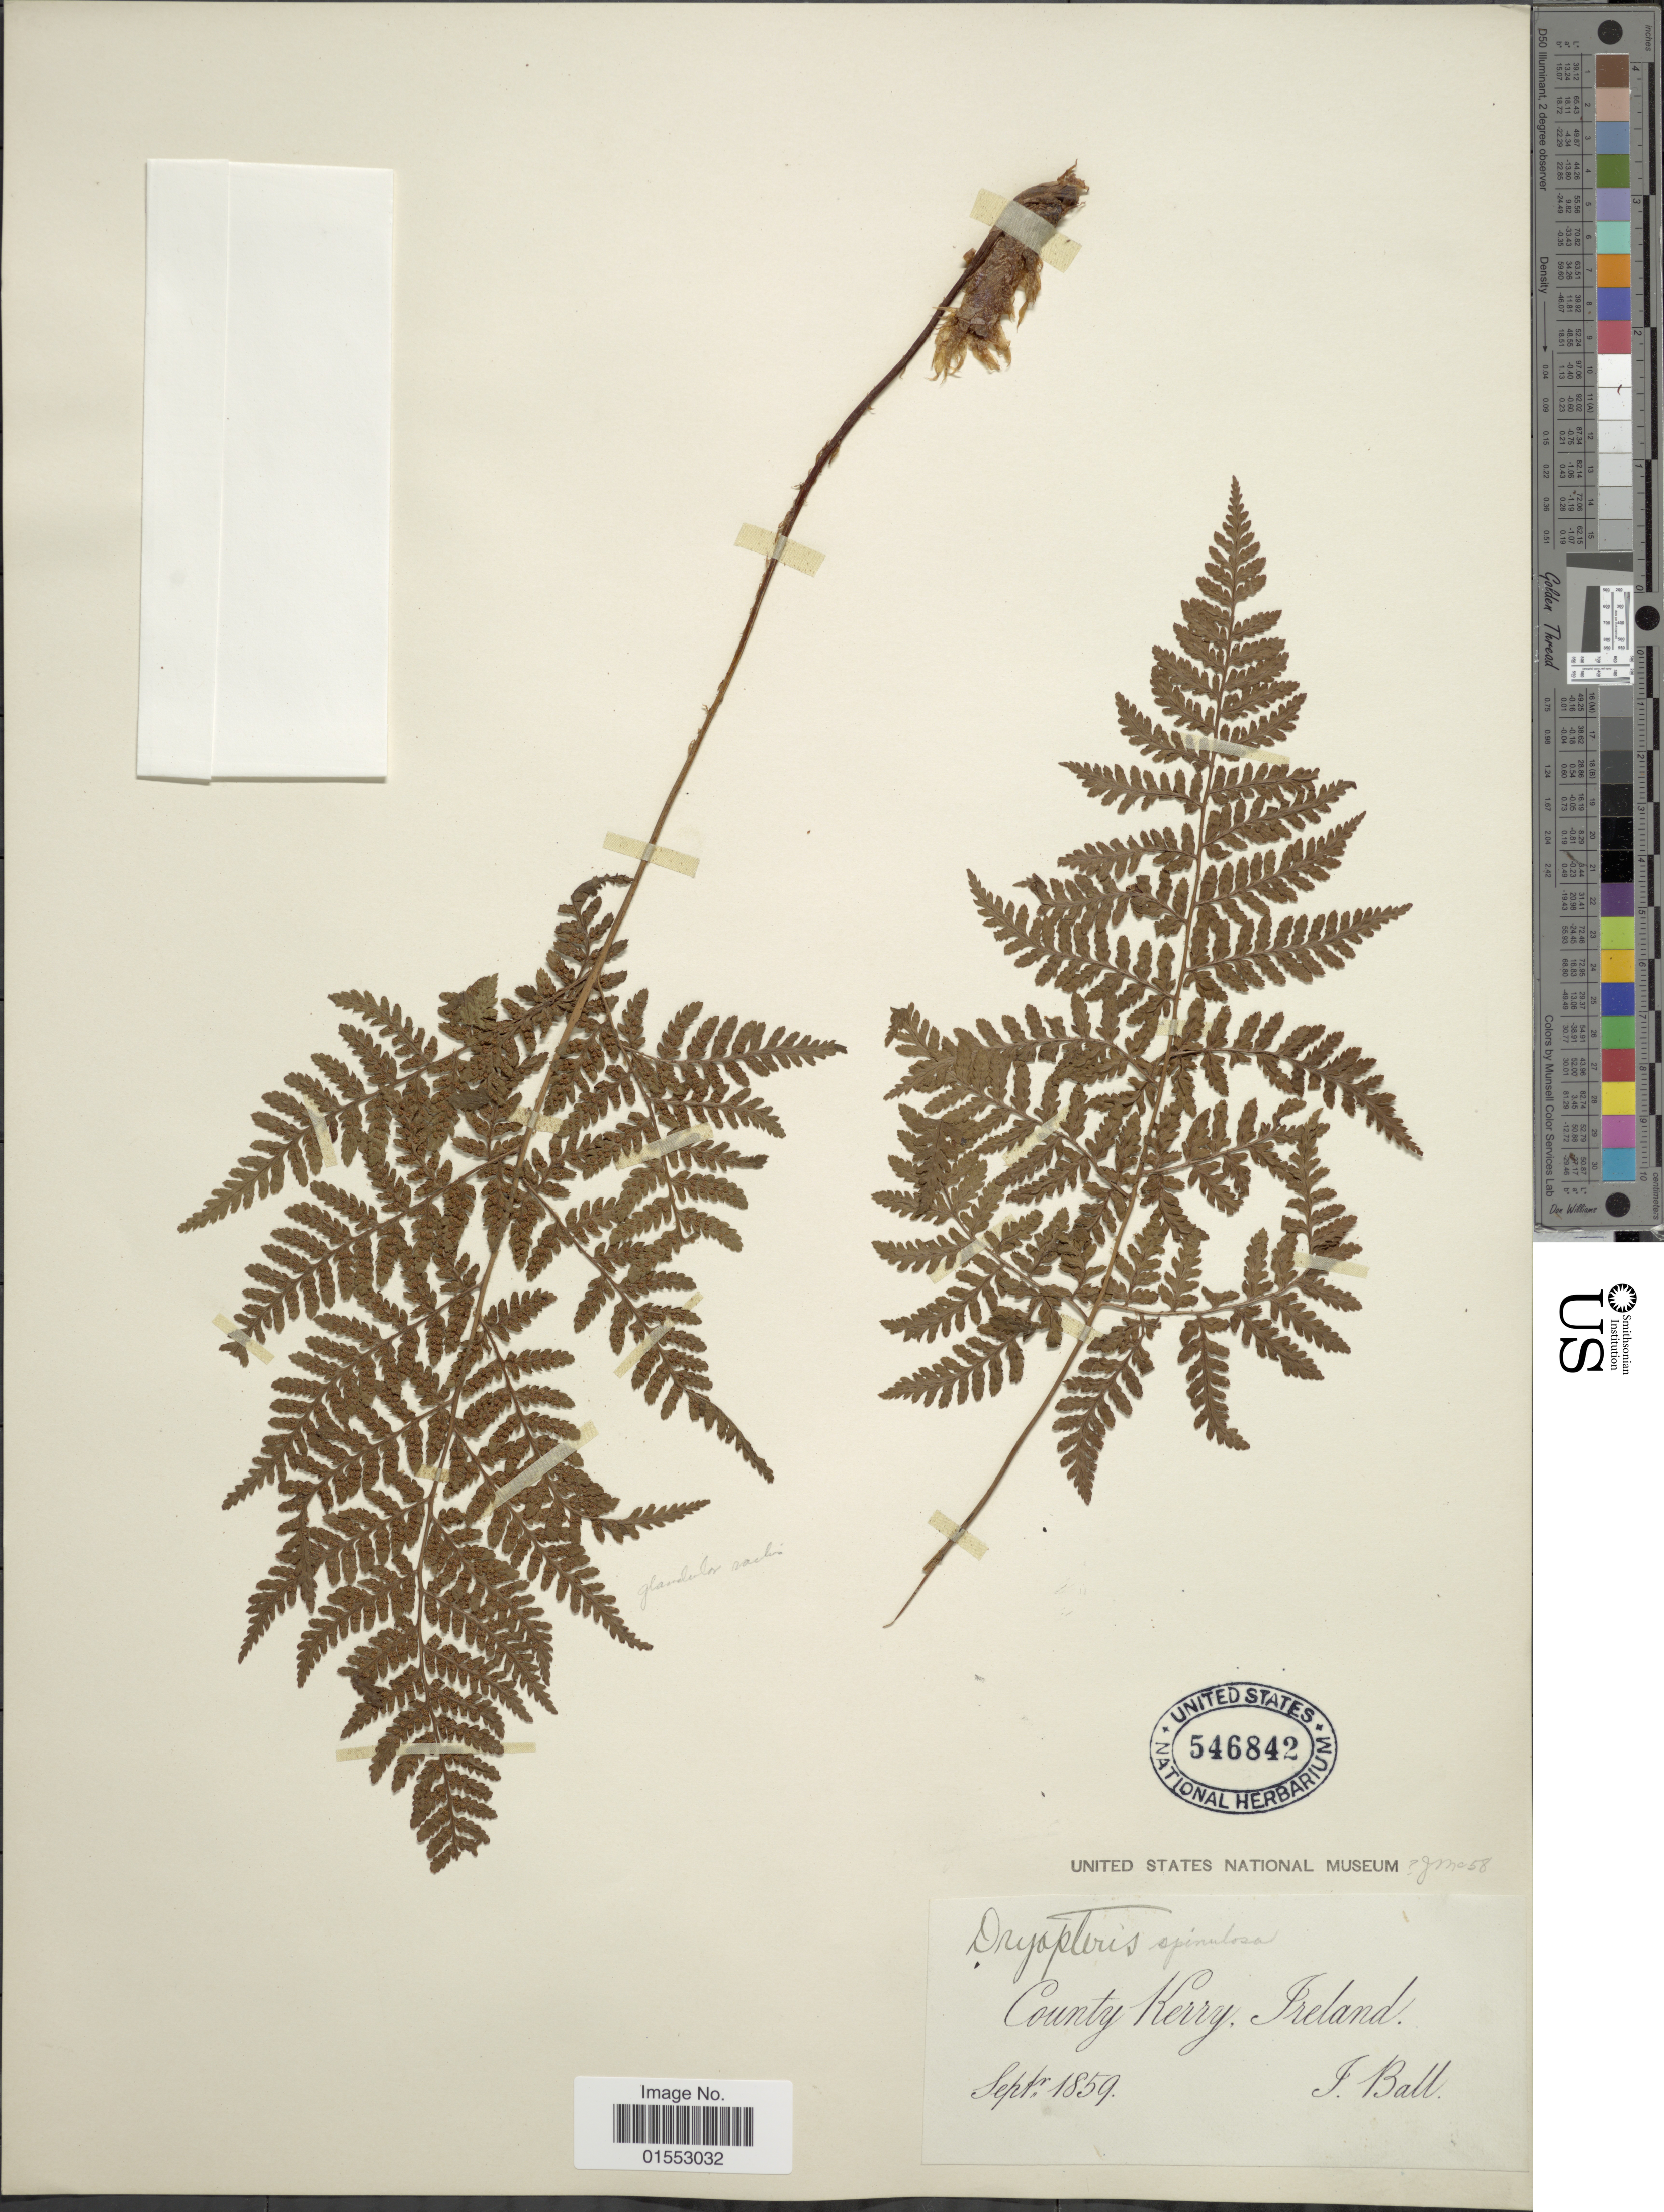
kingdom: Plantae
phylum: Tracheophyta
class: Polypodiopsida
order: Polypodiales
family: Dryopteridaceae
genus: Dryopteris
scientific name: Dryopteris carthusiana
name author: (Villars) H.P. Fuchs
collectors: J. Ball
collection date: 1859-09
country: Ireland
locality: County Kerry, Ireland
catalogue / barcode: US 546842